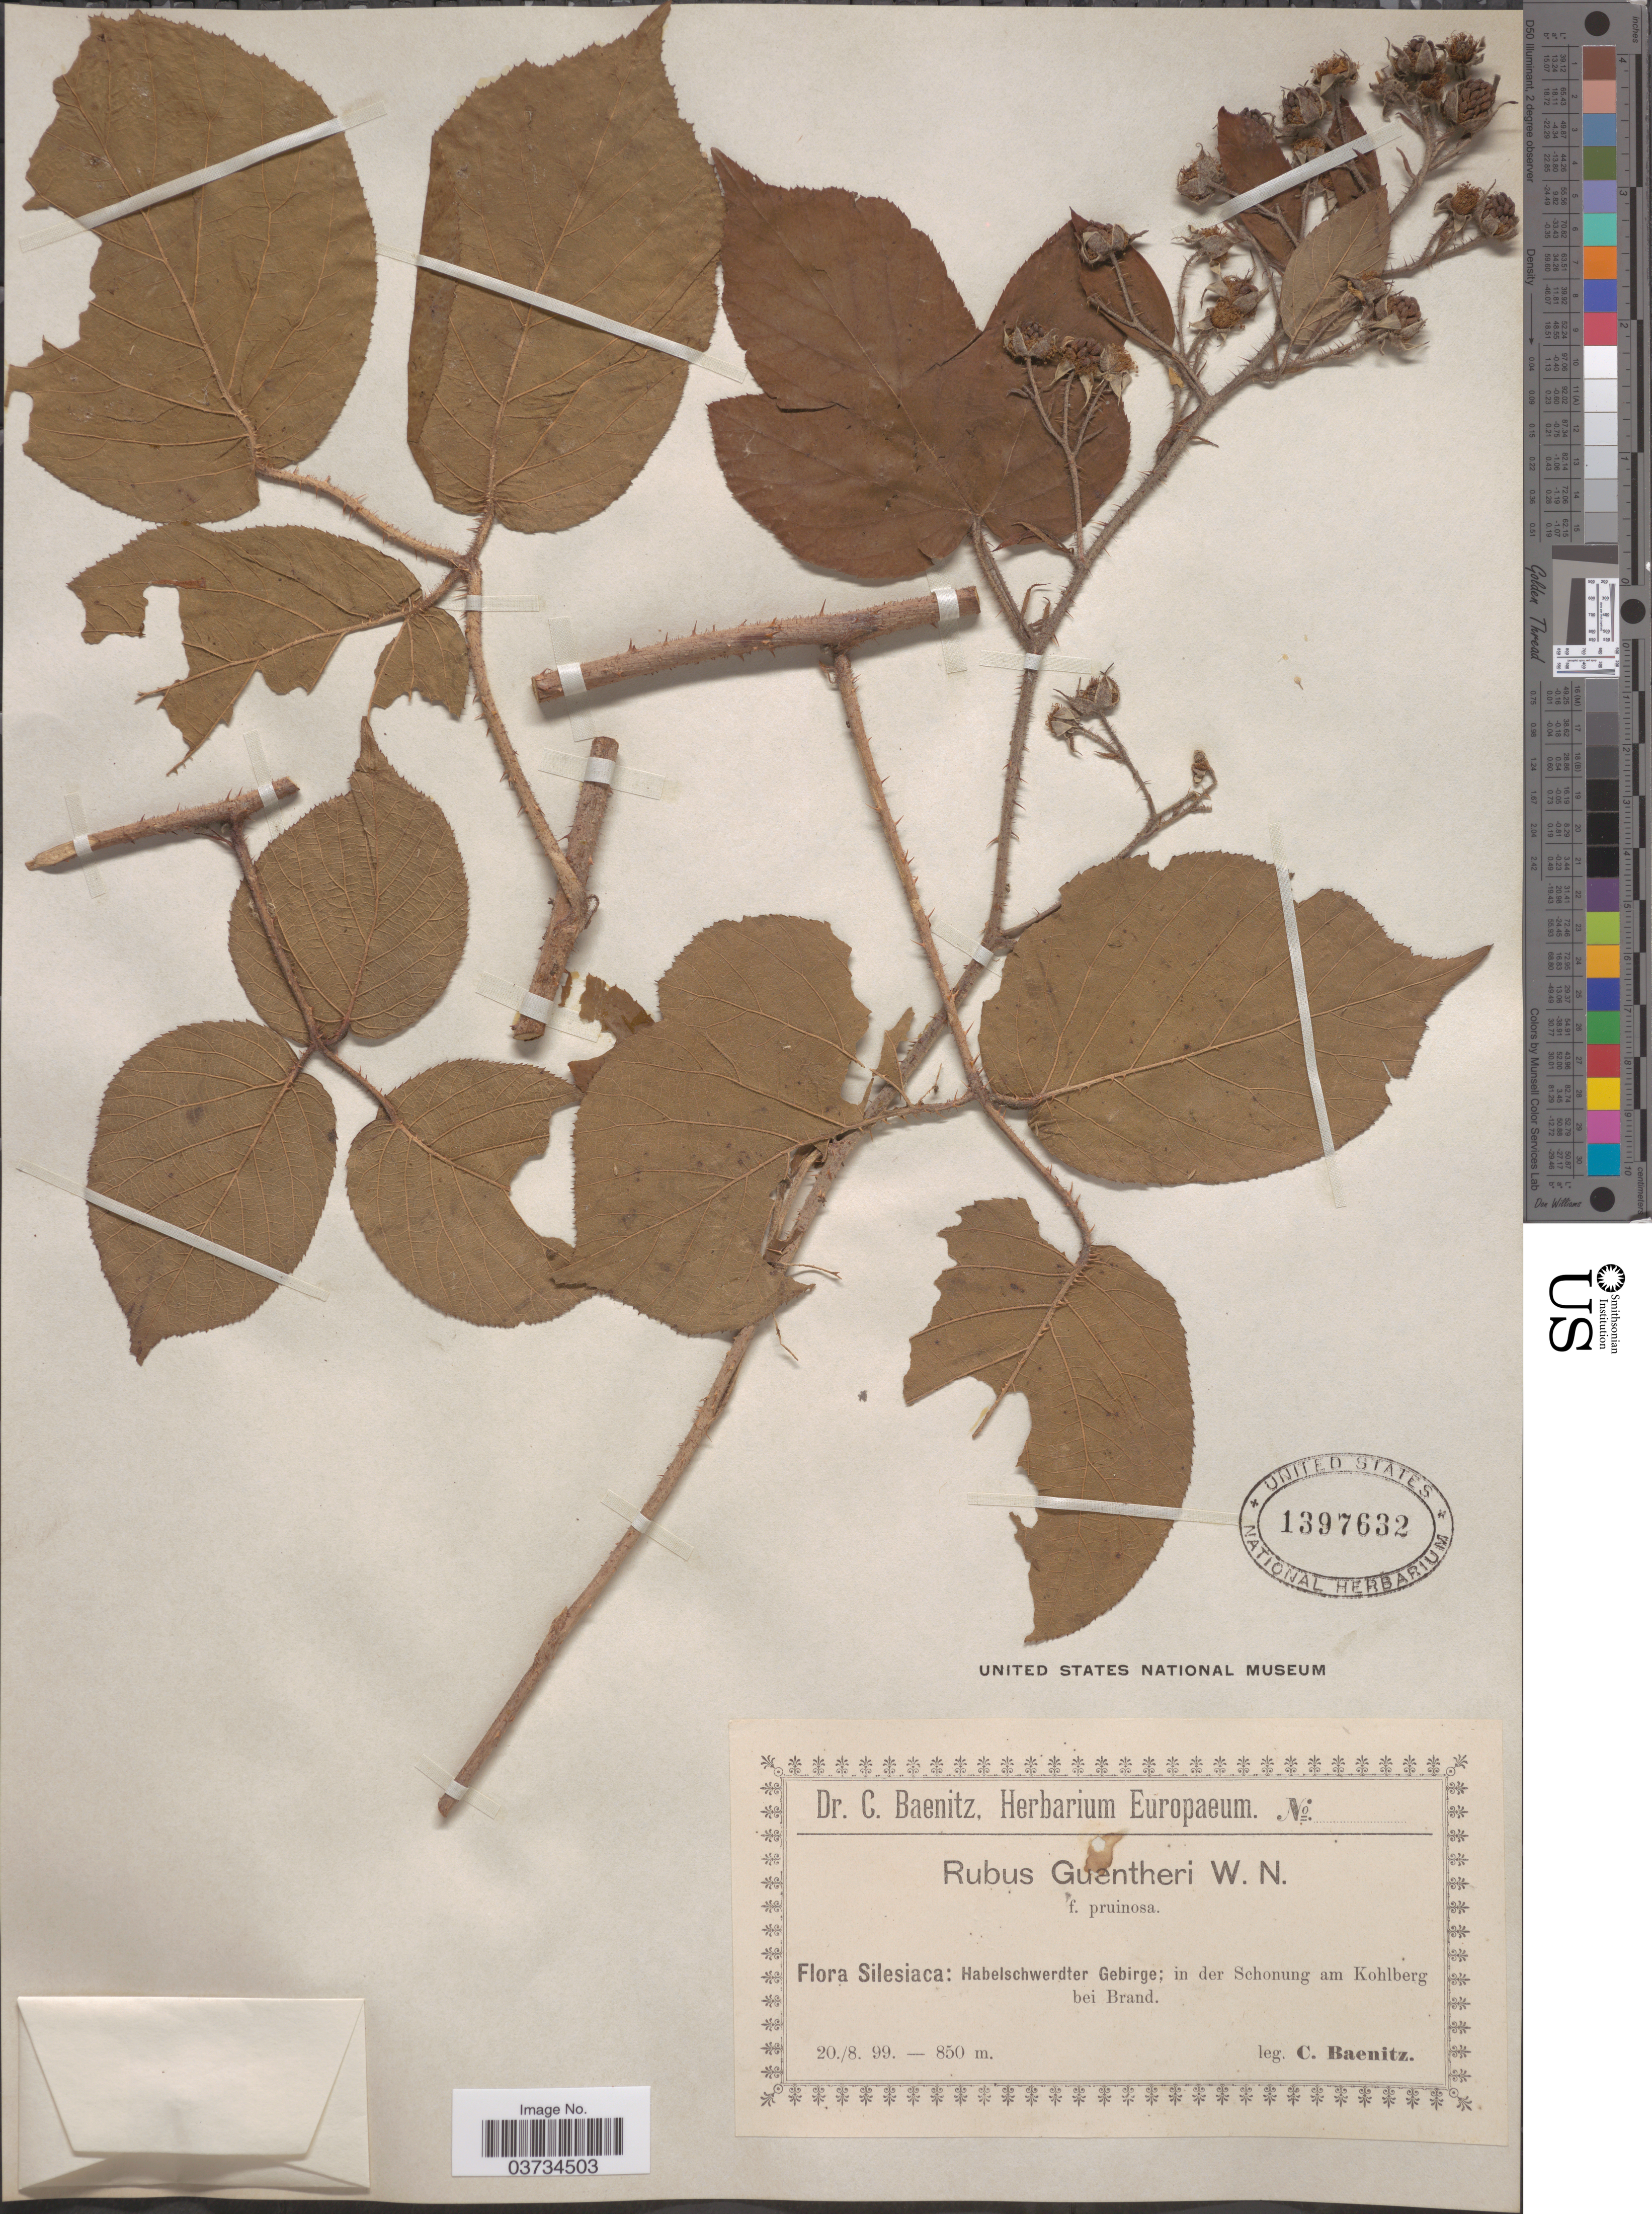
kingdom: Plantae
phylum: Tracheophyta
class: Magnoliopsida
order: Rosales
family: Rosaceae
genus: Rubus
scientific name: Rubus guntheri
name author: Weihe & Nees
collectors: C. G. Baenitz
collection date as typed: Transcribed d/m/y: 20/8/99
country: Poland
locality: Silesiaca: Habelschwerdter Gebirge; in der Schonung am Kohlberg bei Brand.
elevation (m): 850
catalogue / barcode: US 1397632